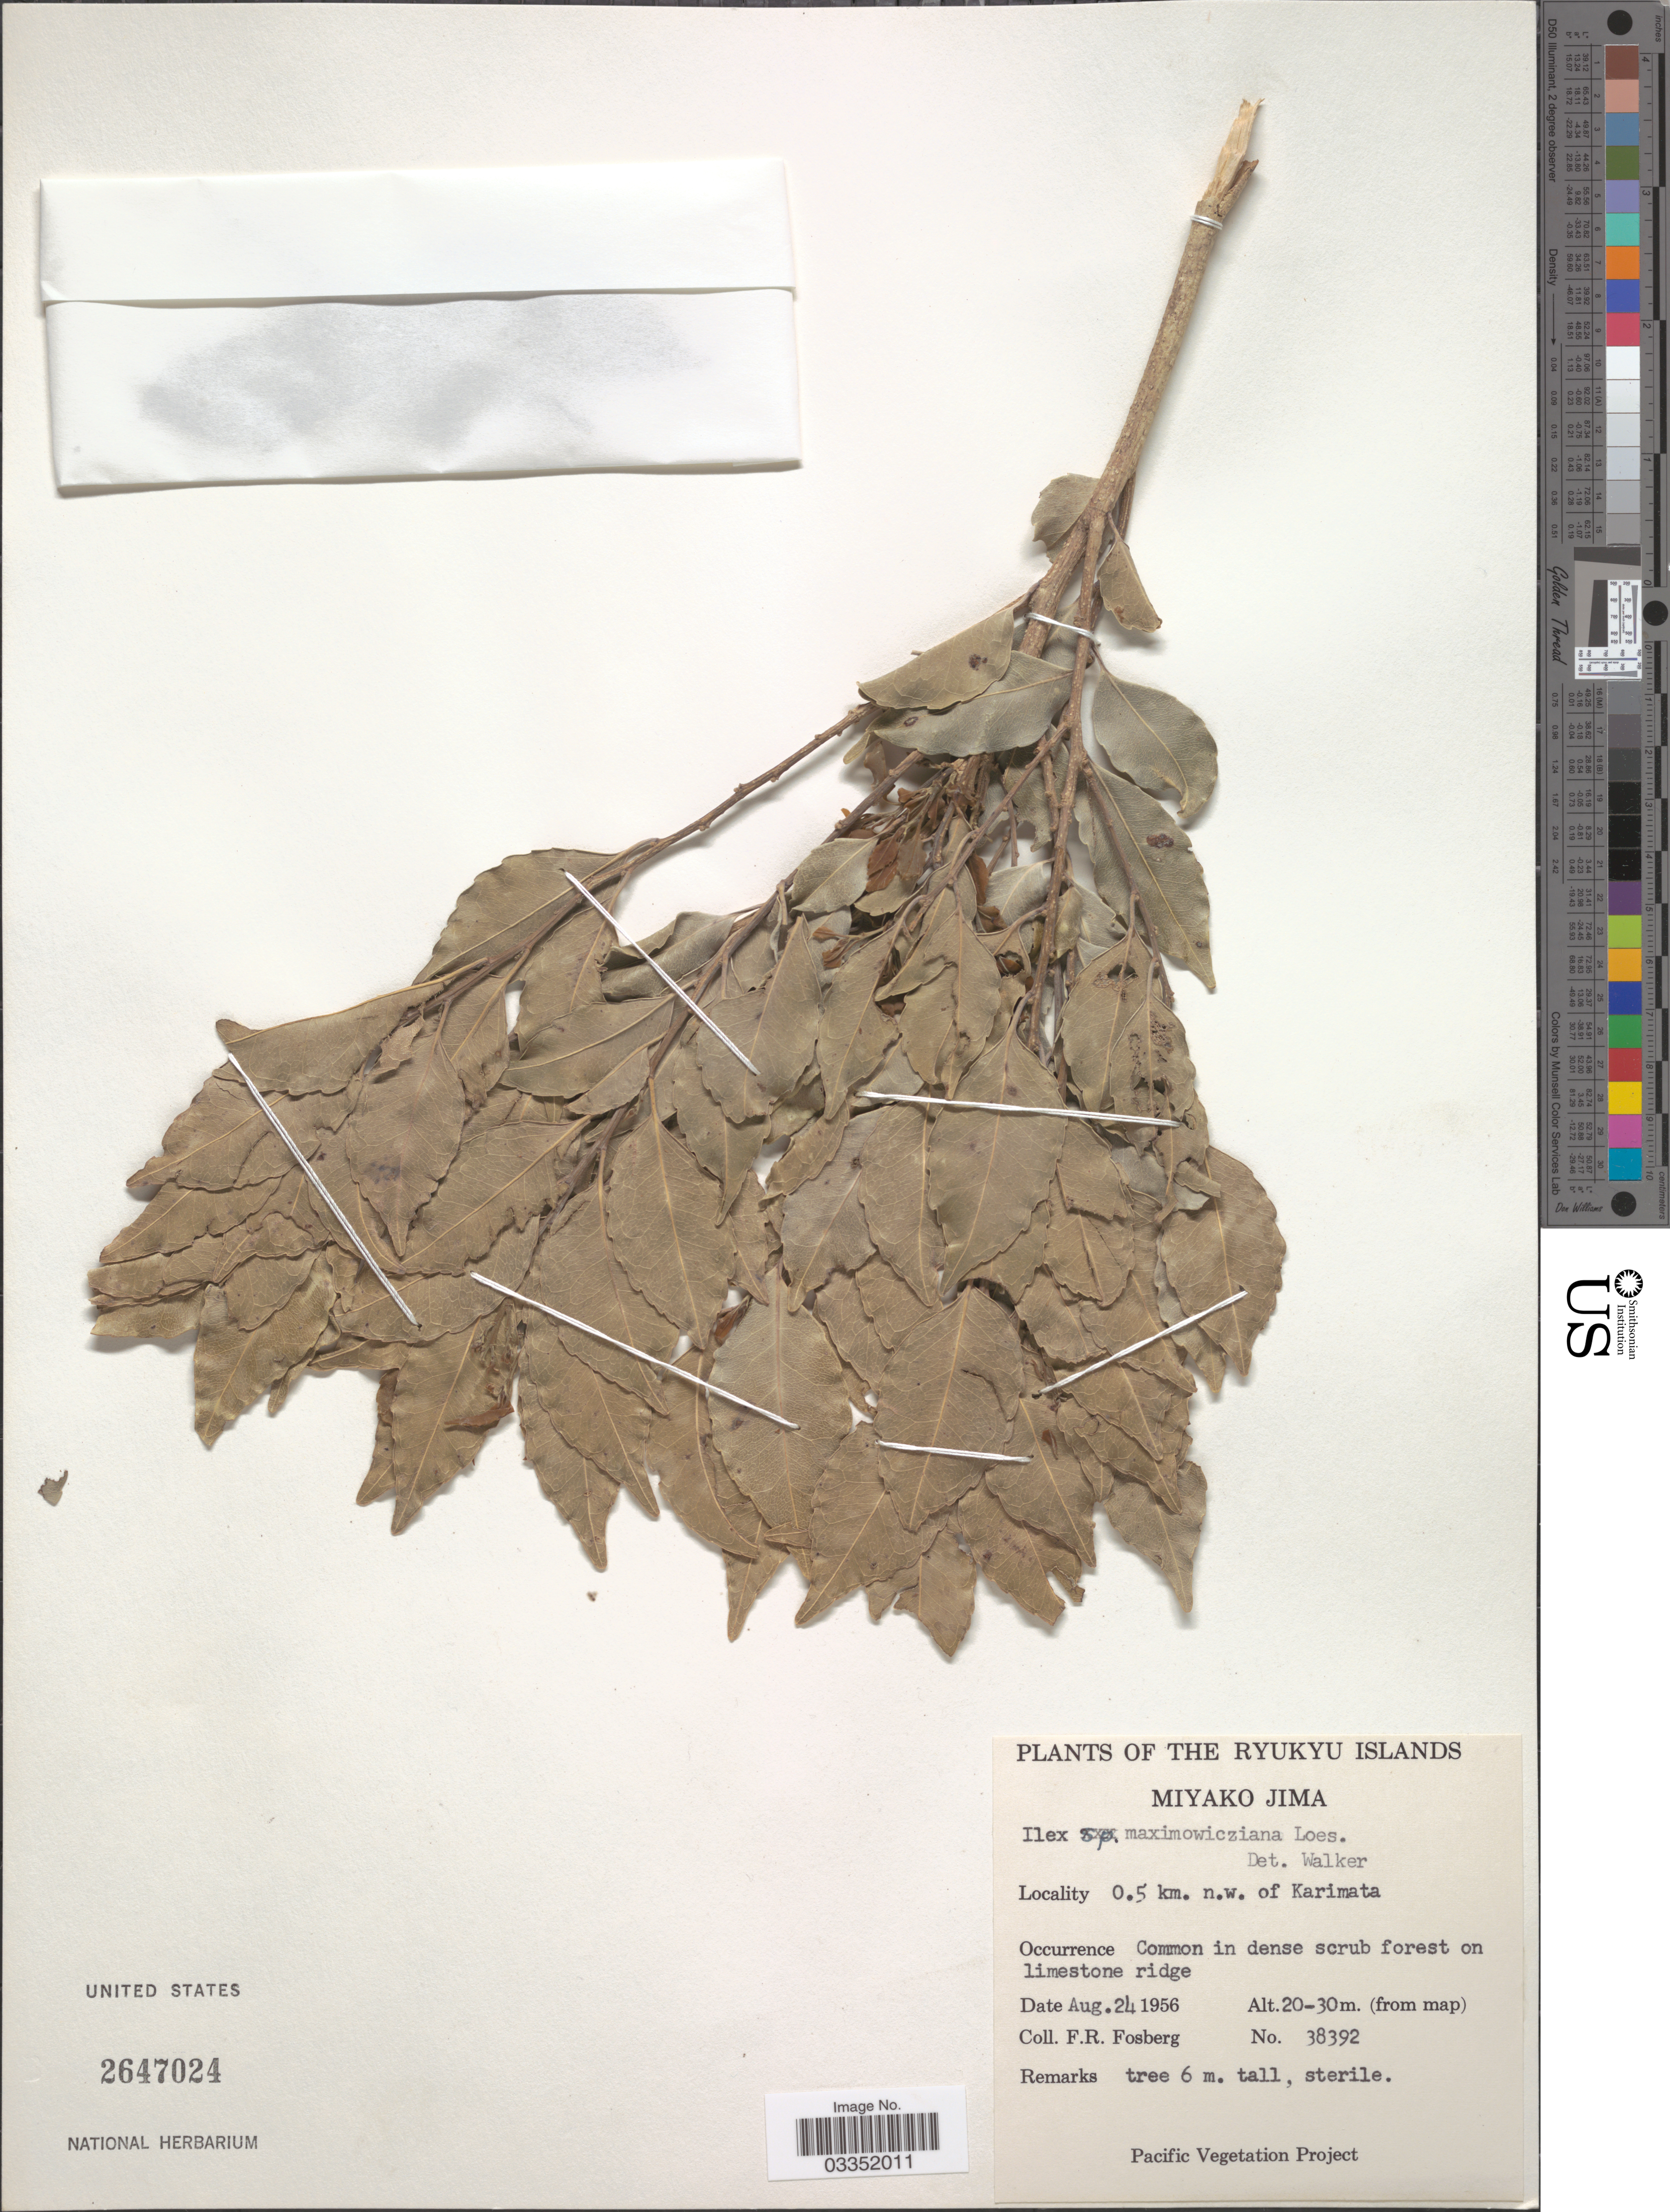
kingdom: Plantae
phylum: Tracheophyta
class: Magnoliopsida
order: Aquifoliales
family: Aquifoliaceae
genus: Ilex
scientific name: Ilex maximowicziana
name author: Loes.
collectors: F. R. Fosberg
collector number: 38392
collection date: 1956-08-24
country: Japan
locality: The Ryukyu Islands. Miyako Jima. 0.5 km. n.w. of Karimata.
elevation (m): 20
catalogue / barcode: US 2647024